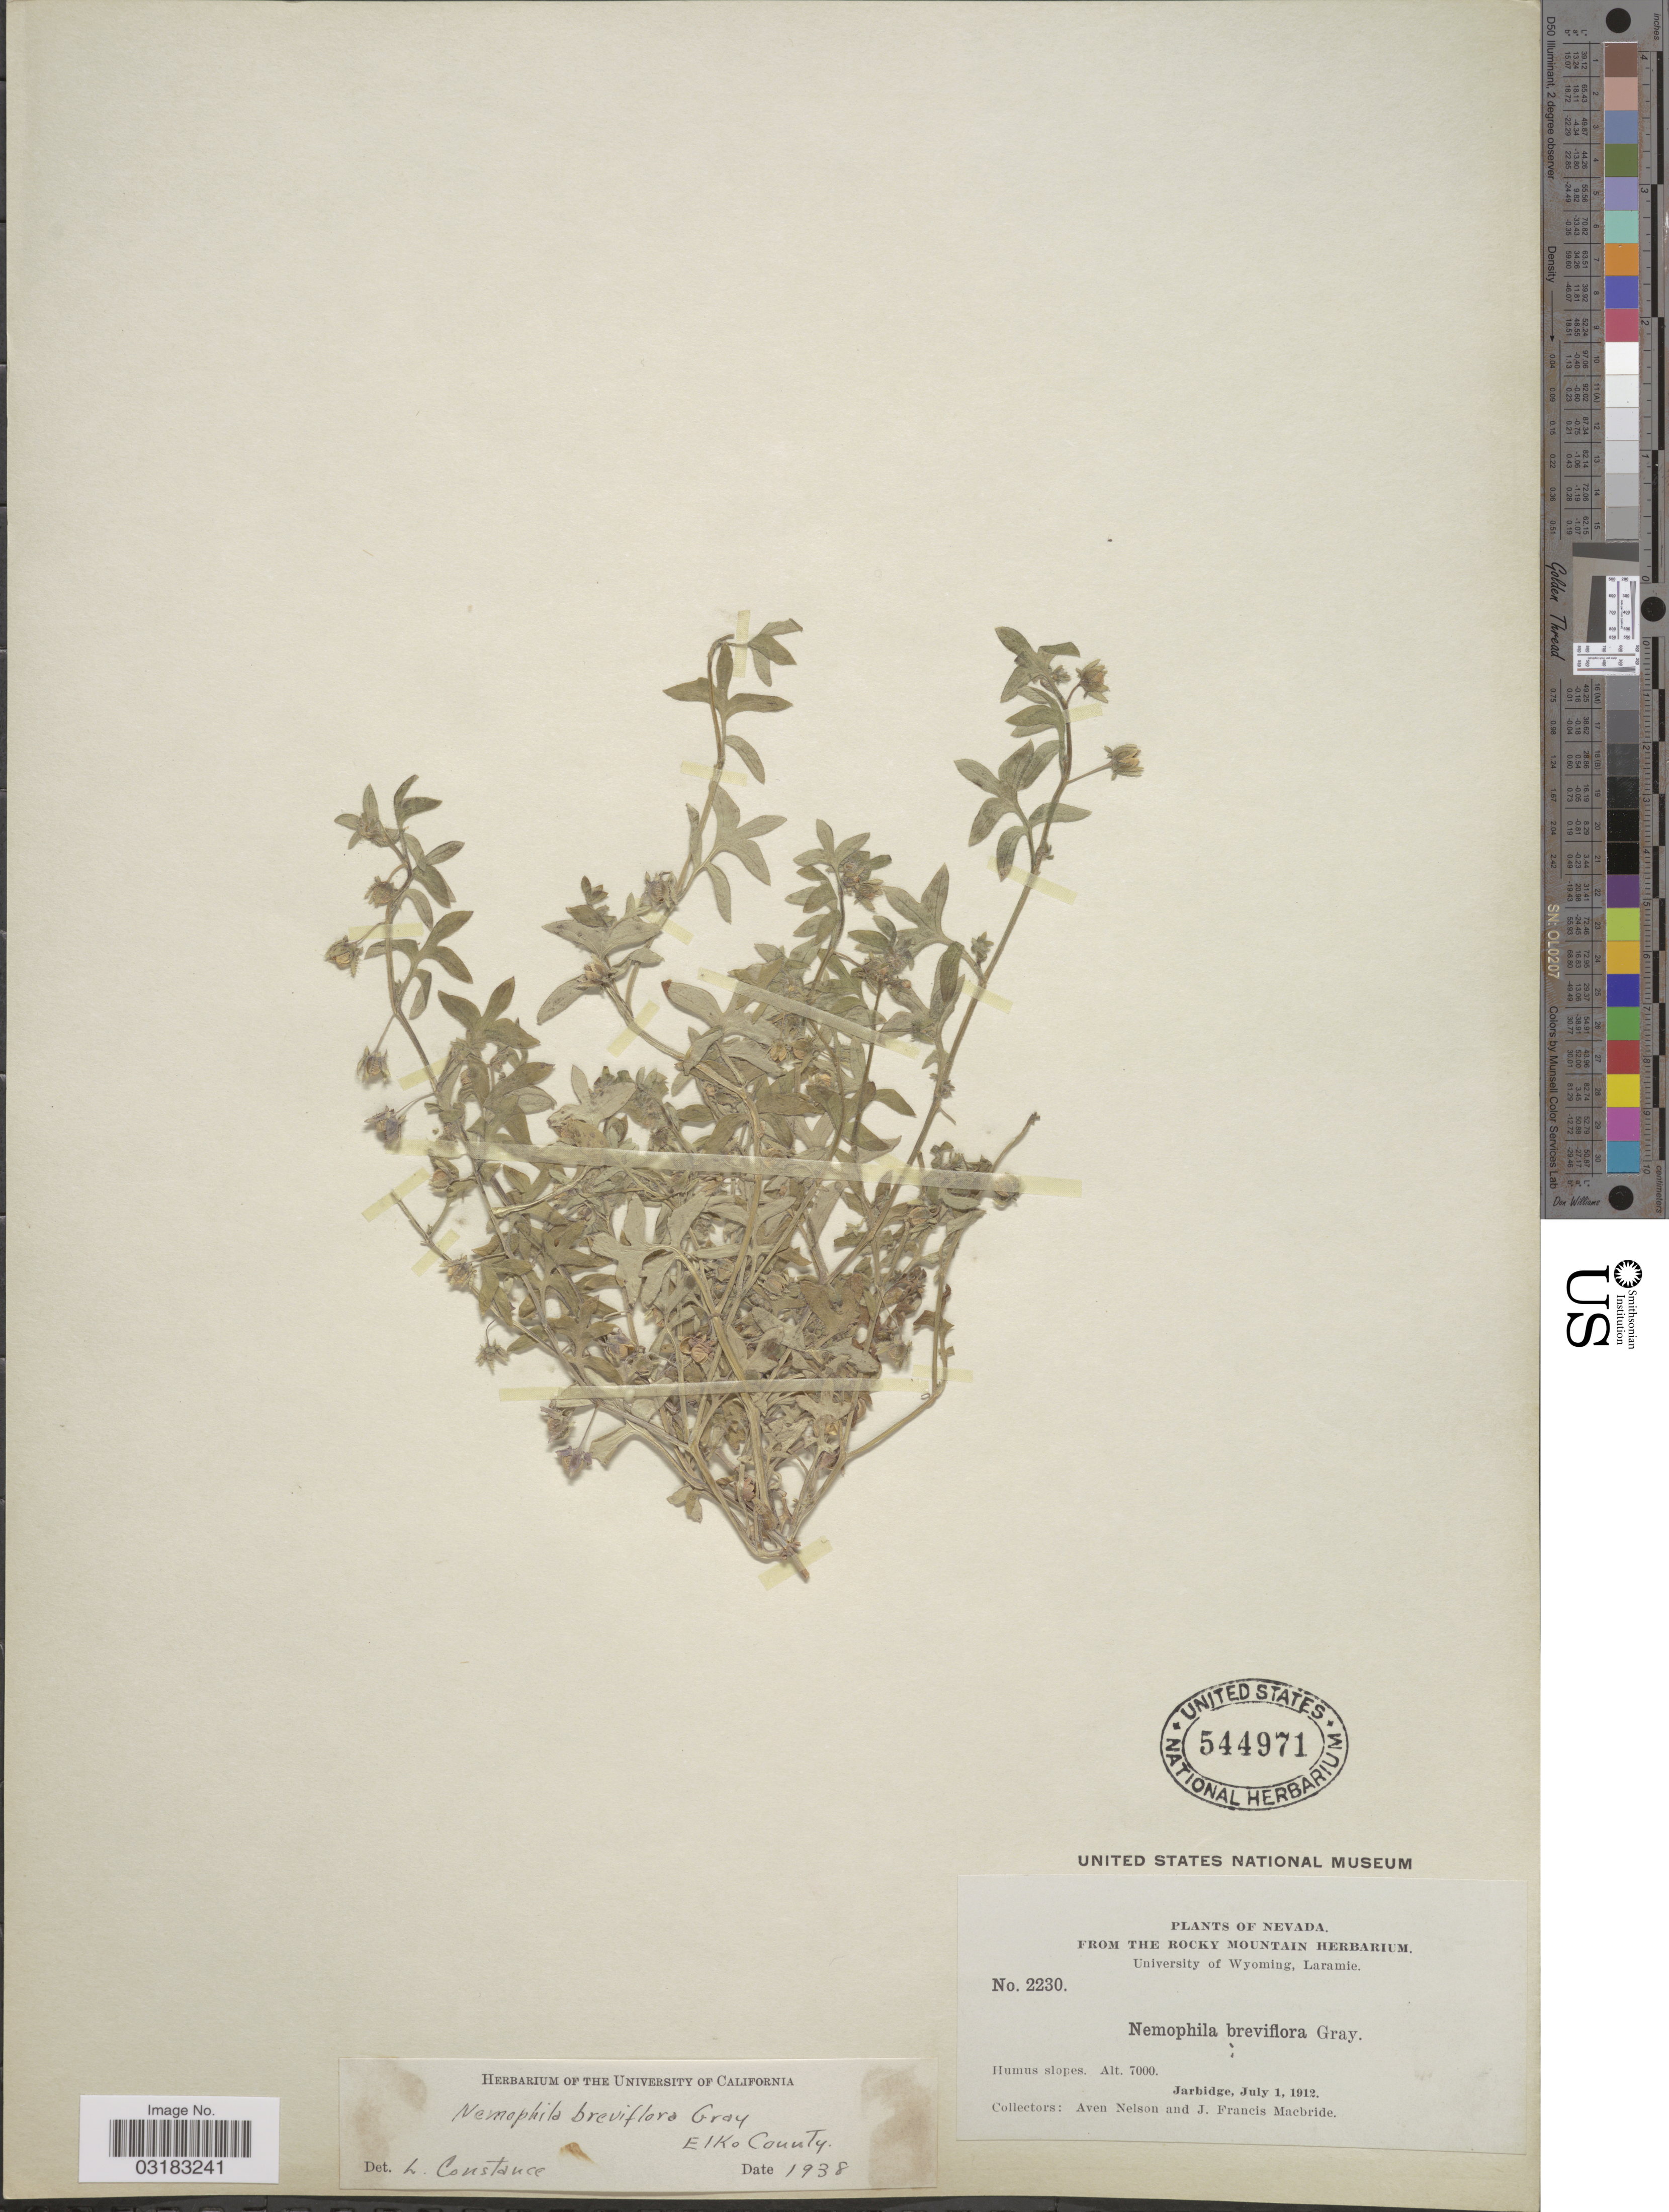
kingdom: Plantae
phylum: Tracheophyta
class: Magnoliopsida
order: Boraginales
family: Hydrophyllaceae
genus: Nemophila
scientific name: Nemophila breviflora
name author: A. Gray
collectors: A. Nelson & J. F. Macbride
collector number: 2230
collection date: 1912-07-01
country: United States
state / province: Nevada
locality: Humus slopes. Jarbidge.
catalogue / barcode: US 544971